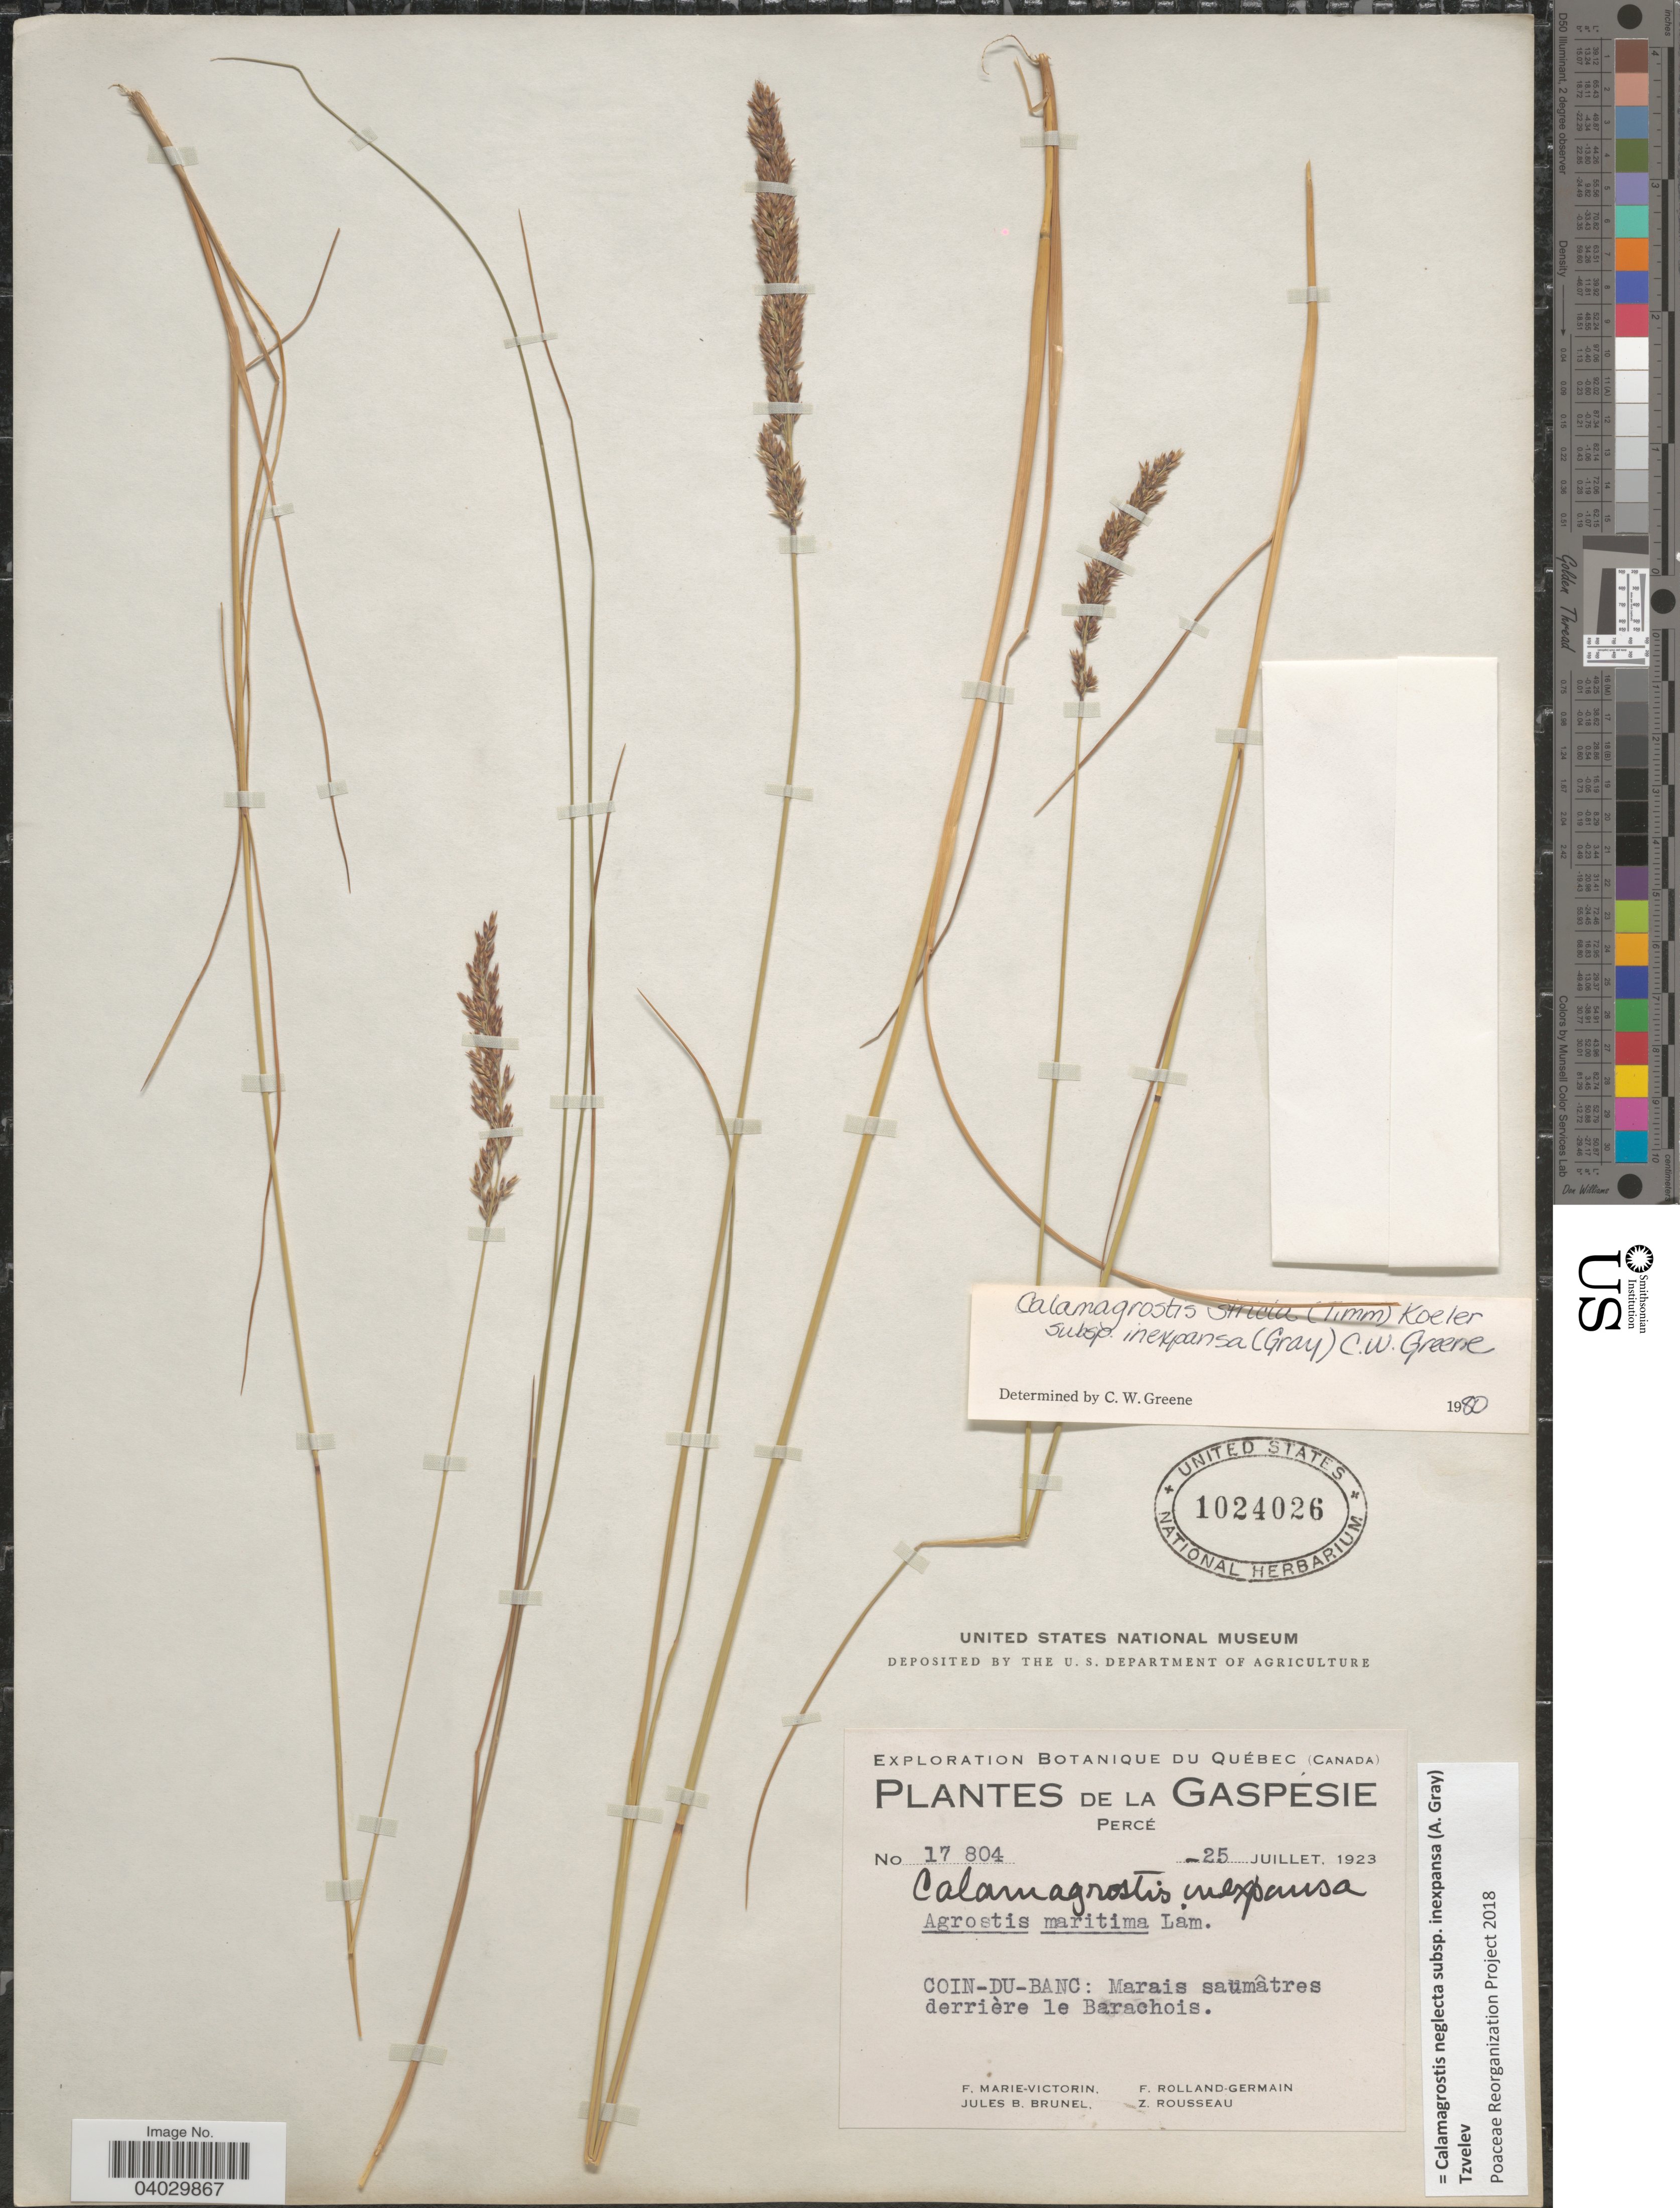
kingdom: Plantae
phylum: Tracheophyta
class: Liliopsida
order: Poales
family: Poaceae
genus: Calamagrostis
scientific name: Calamagrostis neglecta subsp. inexpansa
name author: (A. Gray) Tzvelev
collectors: F. Marie-Victorin, Rolland-Germain, J. Brunel & Z. Rousseau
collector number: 17804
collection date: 1923-07-25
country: Canada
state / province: Quebec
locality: La Gaspésie. Percé. Coin-Du-Banc: Marais saumâtres derrière le Barachois.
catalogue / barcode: US 1024026